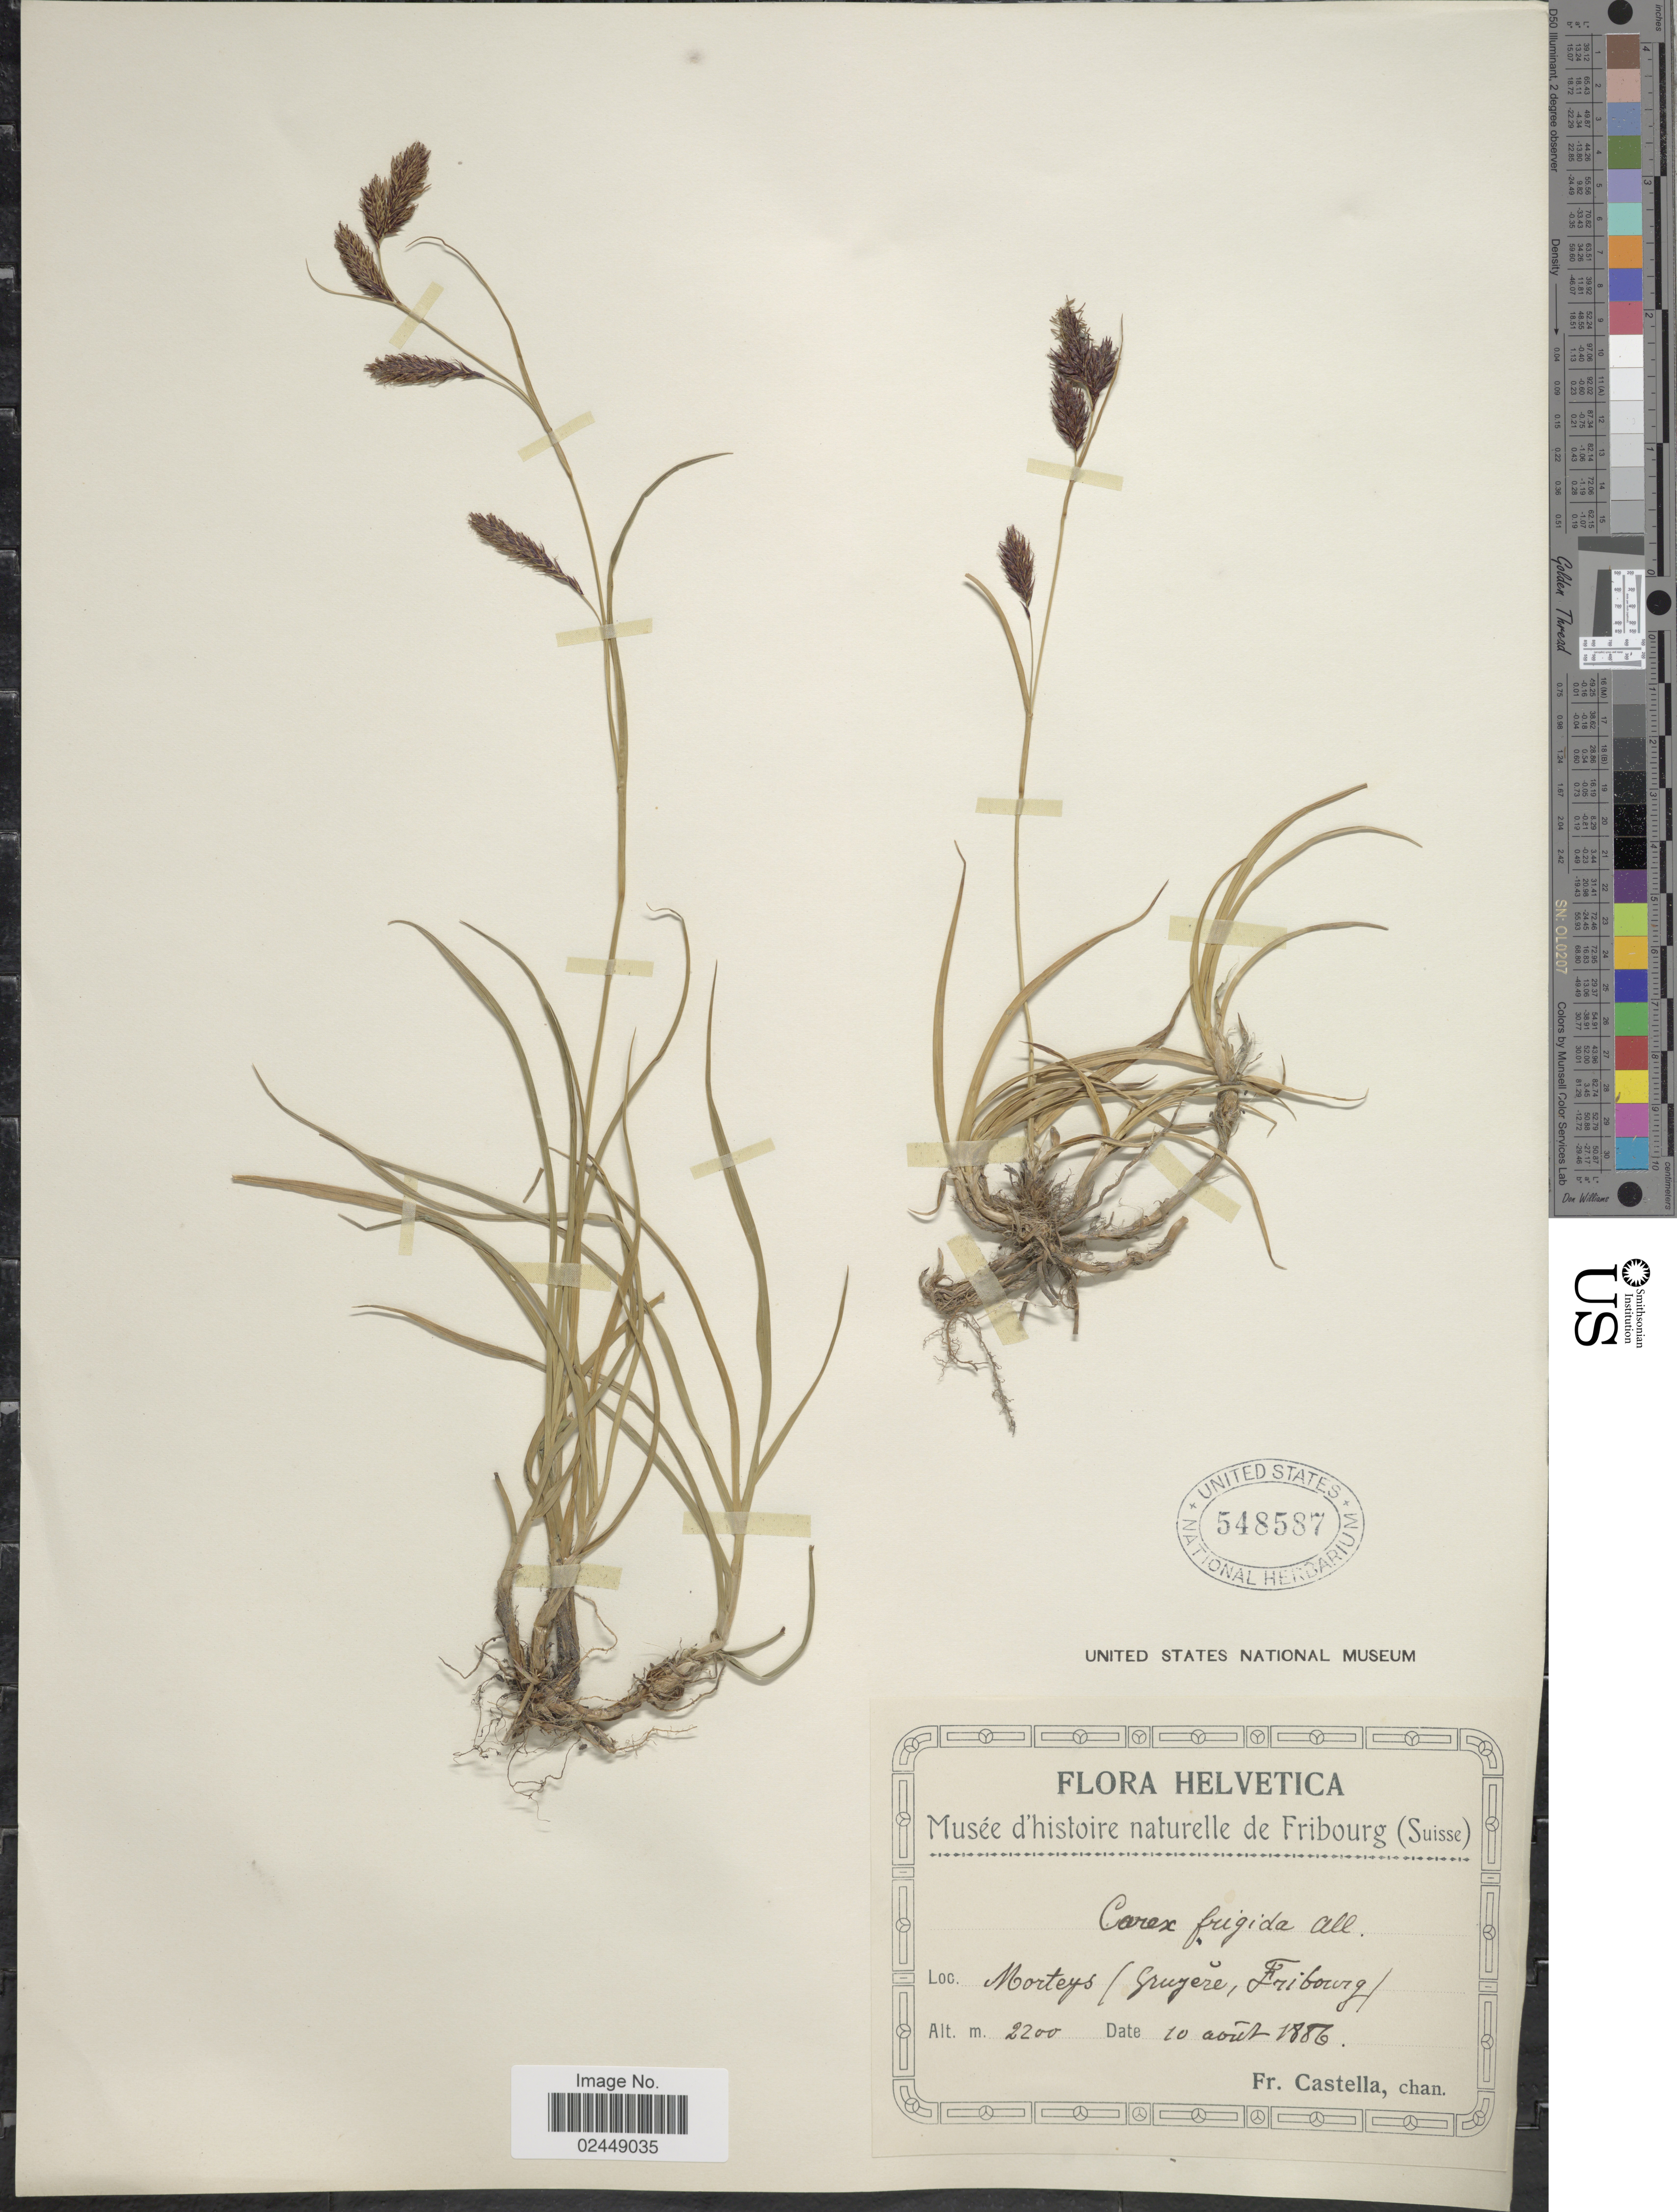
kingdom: Plantae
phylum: Tracheophyta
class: Liliopsida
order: Poales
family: Cyperaceae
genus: Carex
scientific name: Carex frigida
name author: All.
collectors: Fr. Castella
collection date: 1886-08-10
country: Switzerland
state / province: Fribourg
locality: Helvetica, Norteys (gruyere, Fribourg)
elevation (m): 2200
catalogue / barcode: US 548587